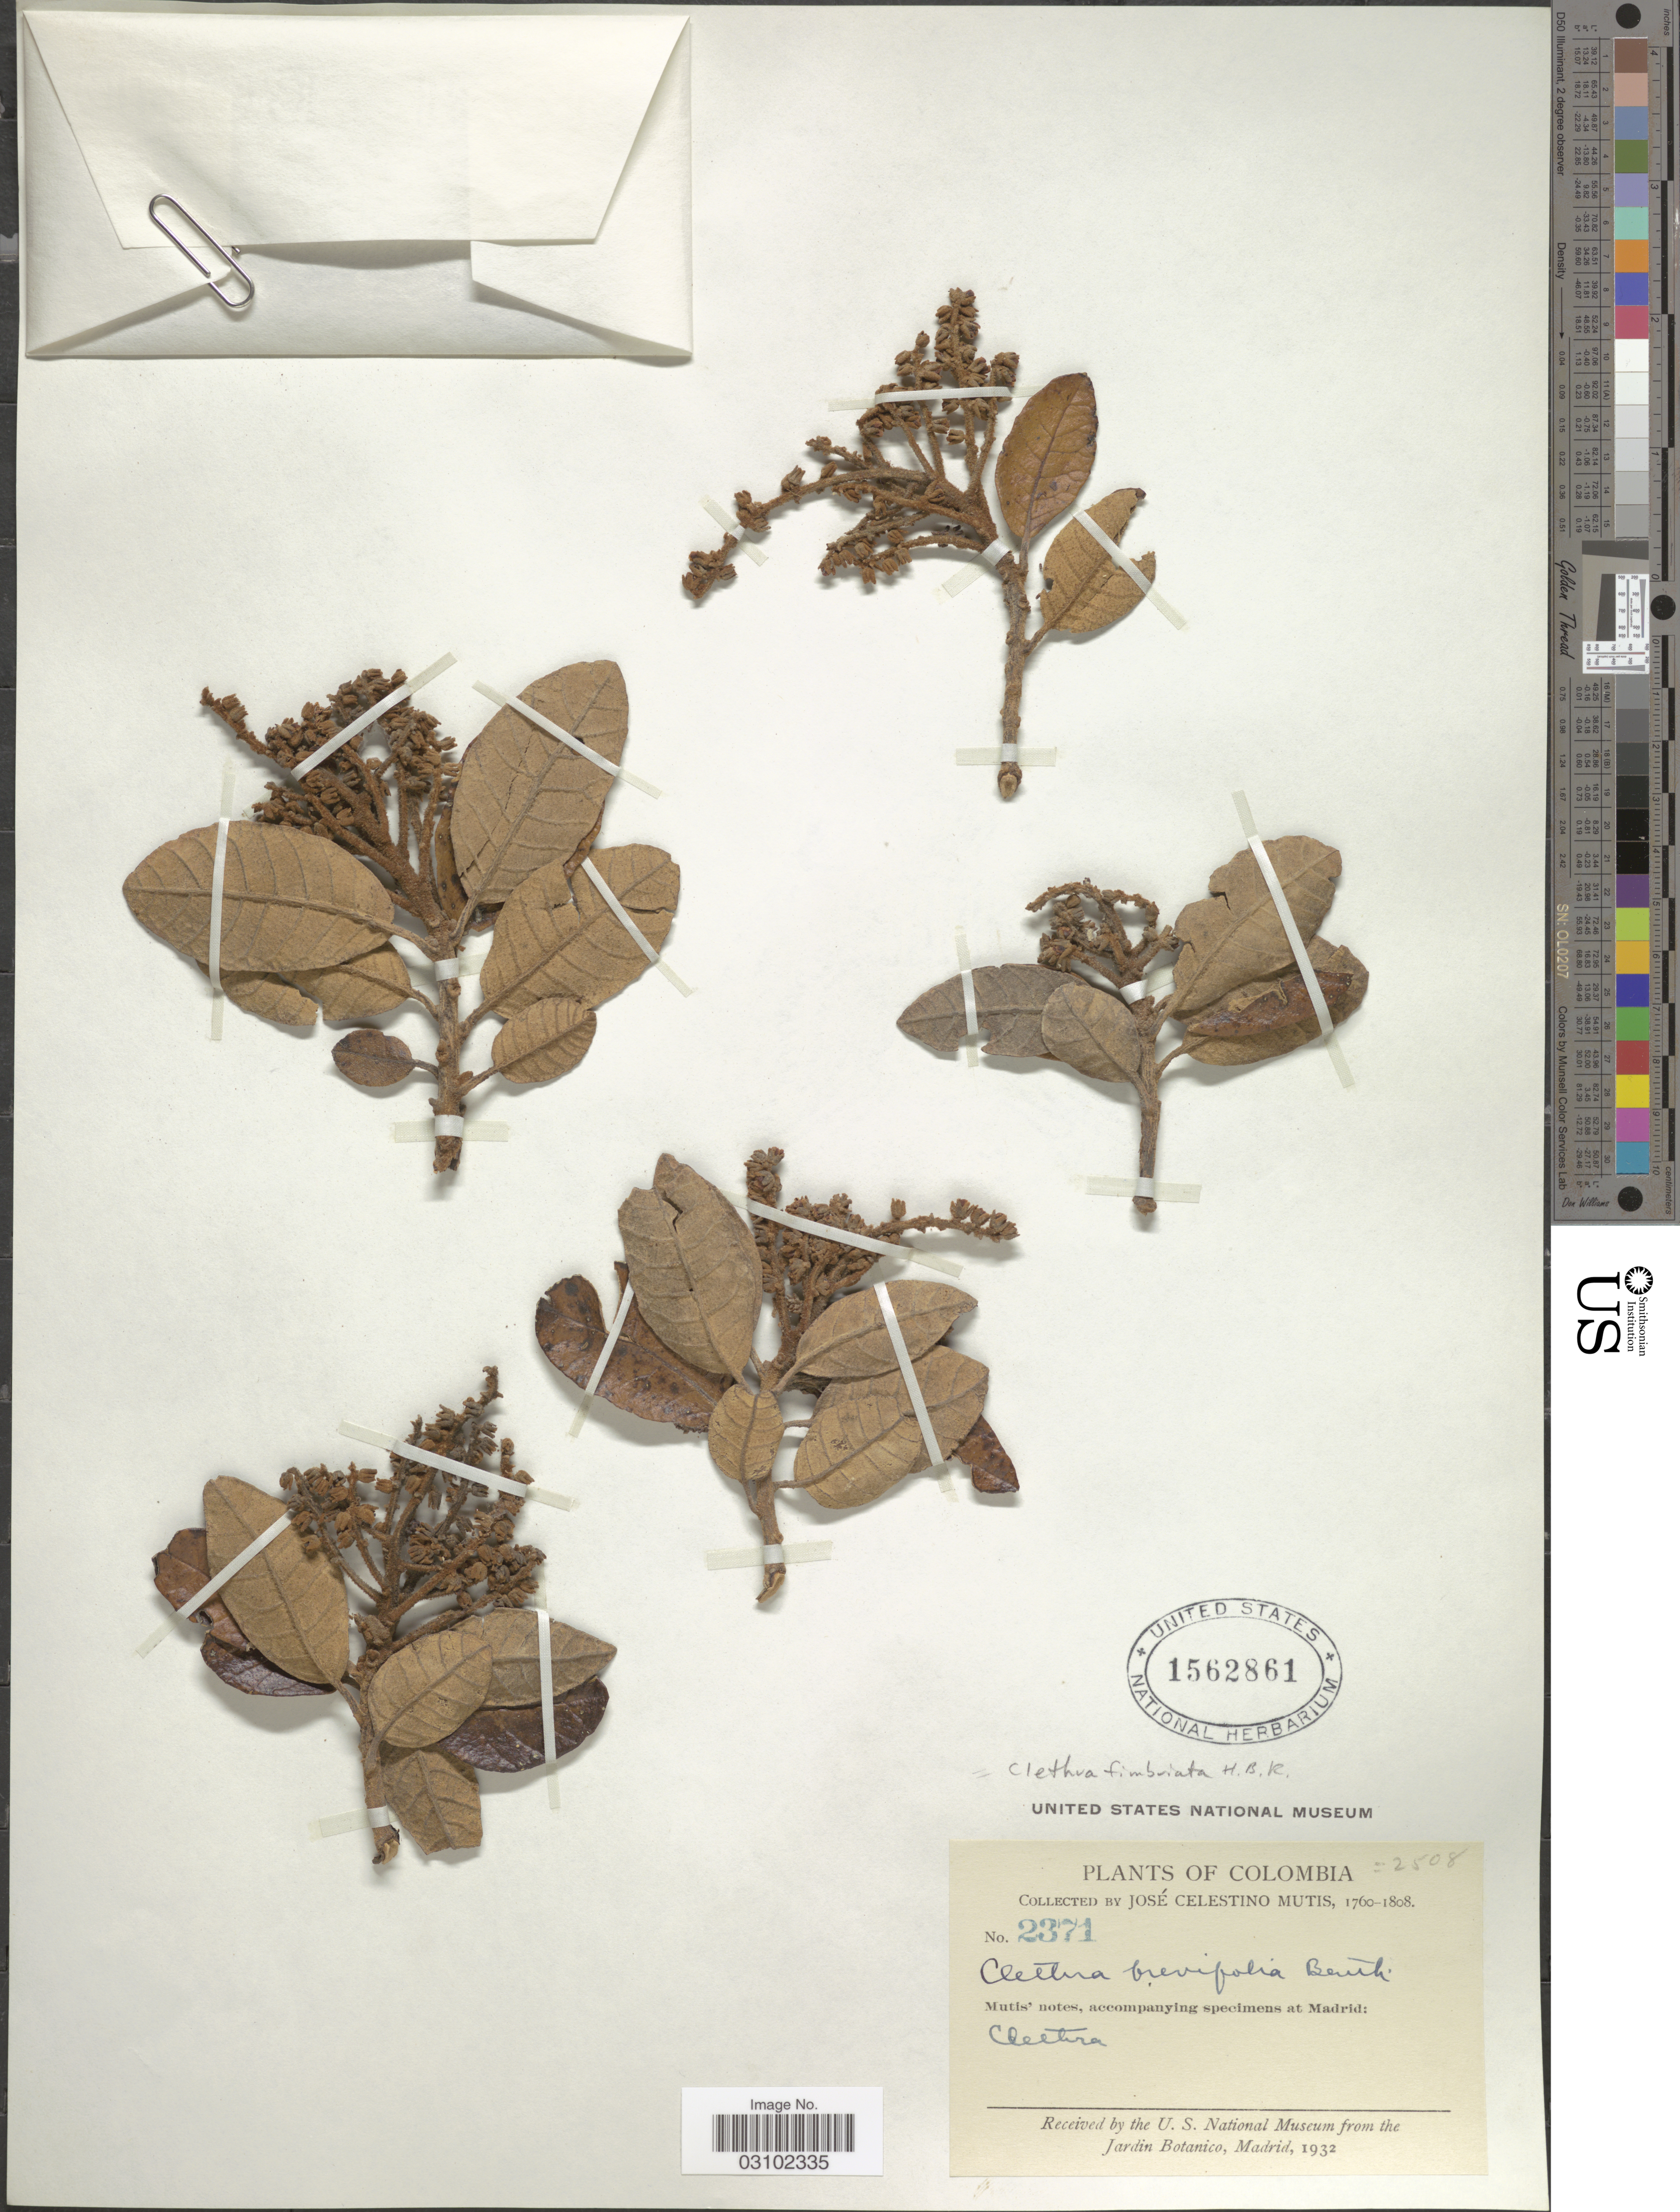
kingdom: Plantae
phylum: Tracheophyta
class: Magnoliopsida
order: Ericales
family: Clethraceae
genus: Clethra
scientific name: Clethra fimbriata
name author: Kunth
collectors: J. C. B. Mutis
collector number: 2371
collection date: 1760/1808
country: Colombia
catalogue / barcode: US 1562861